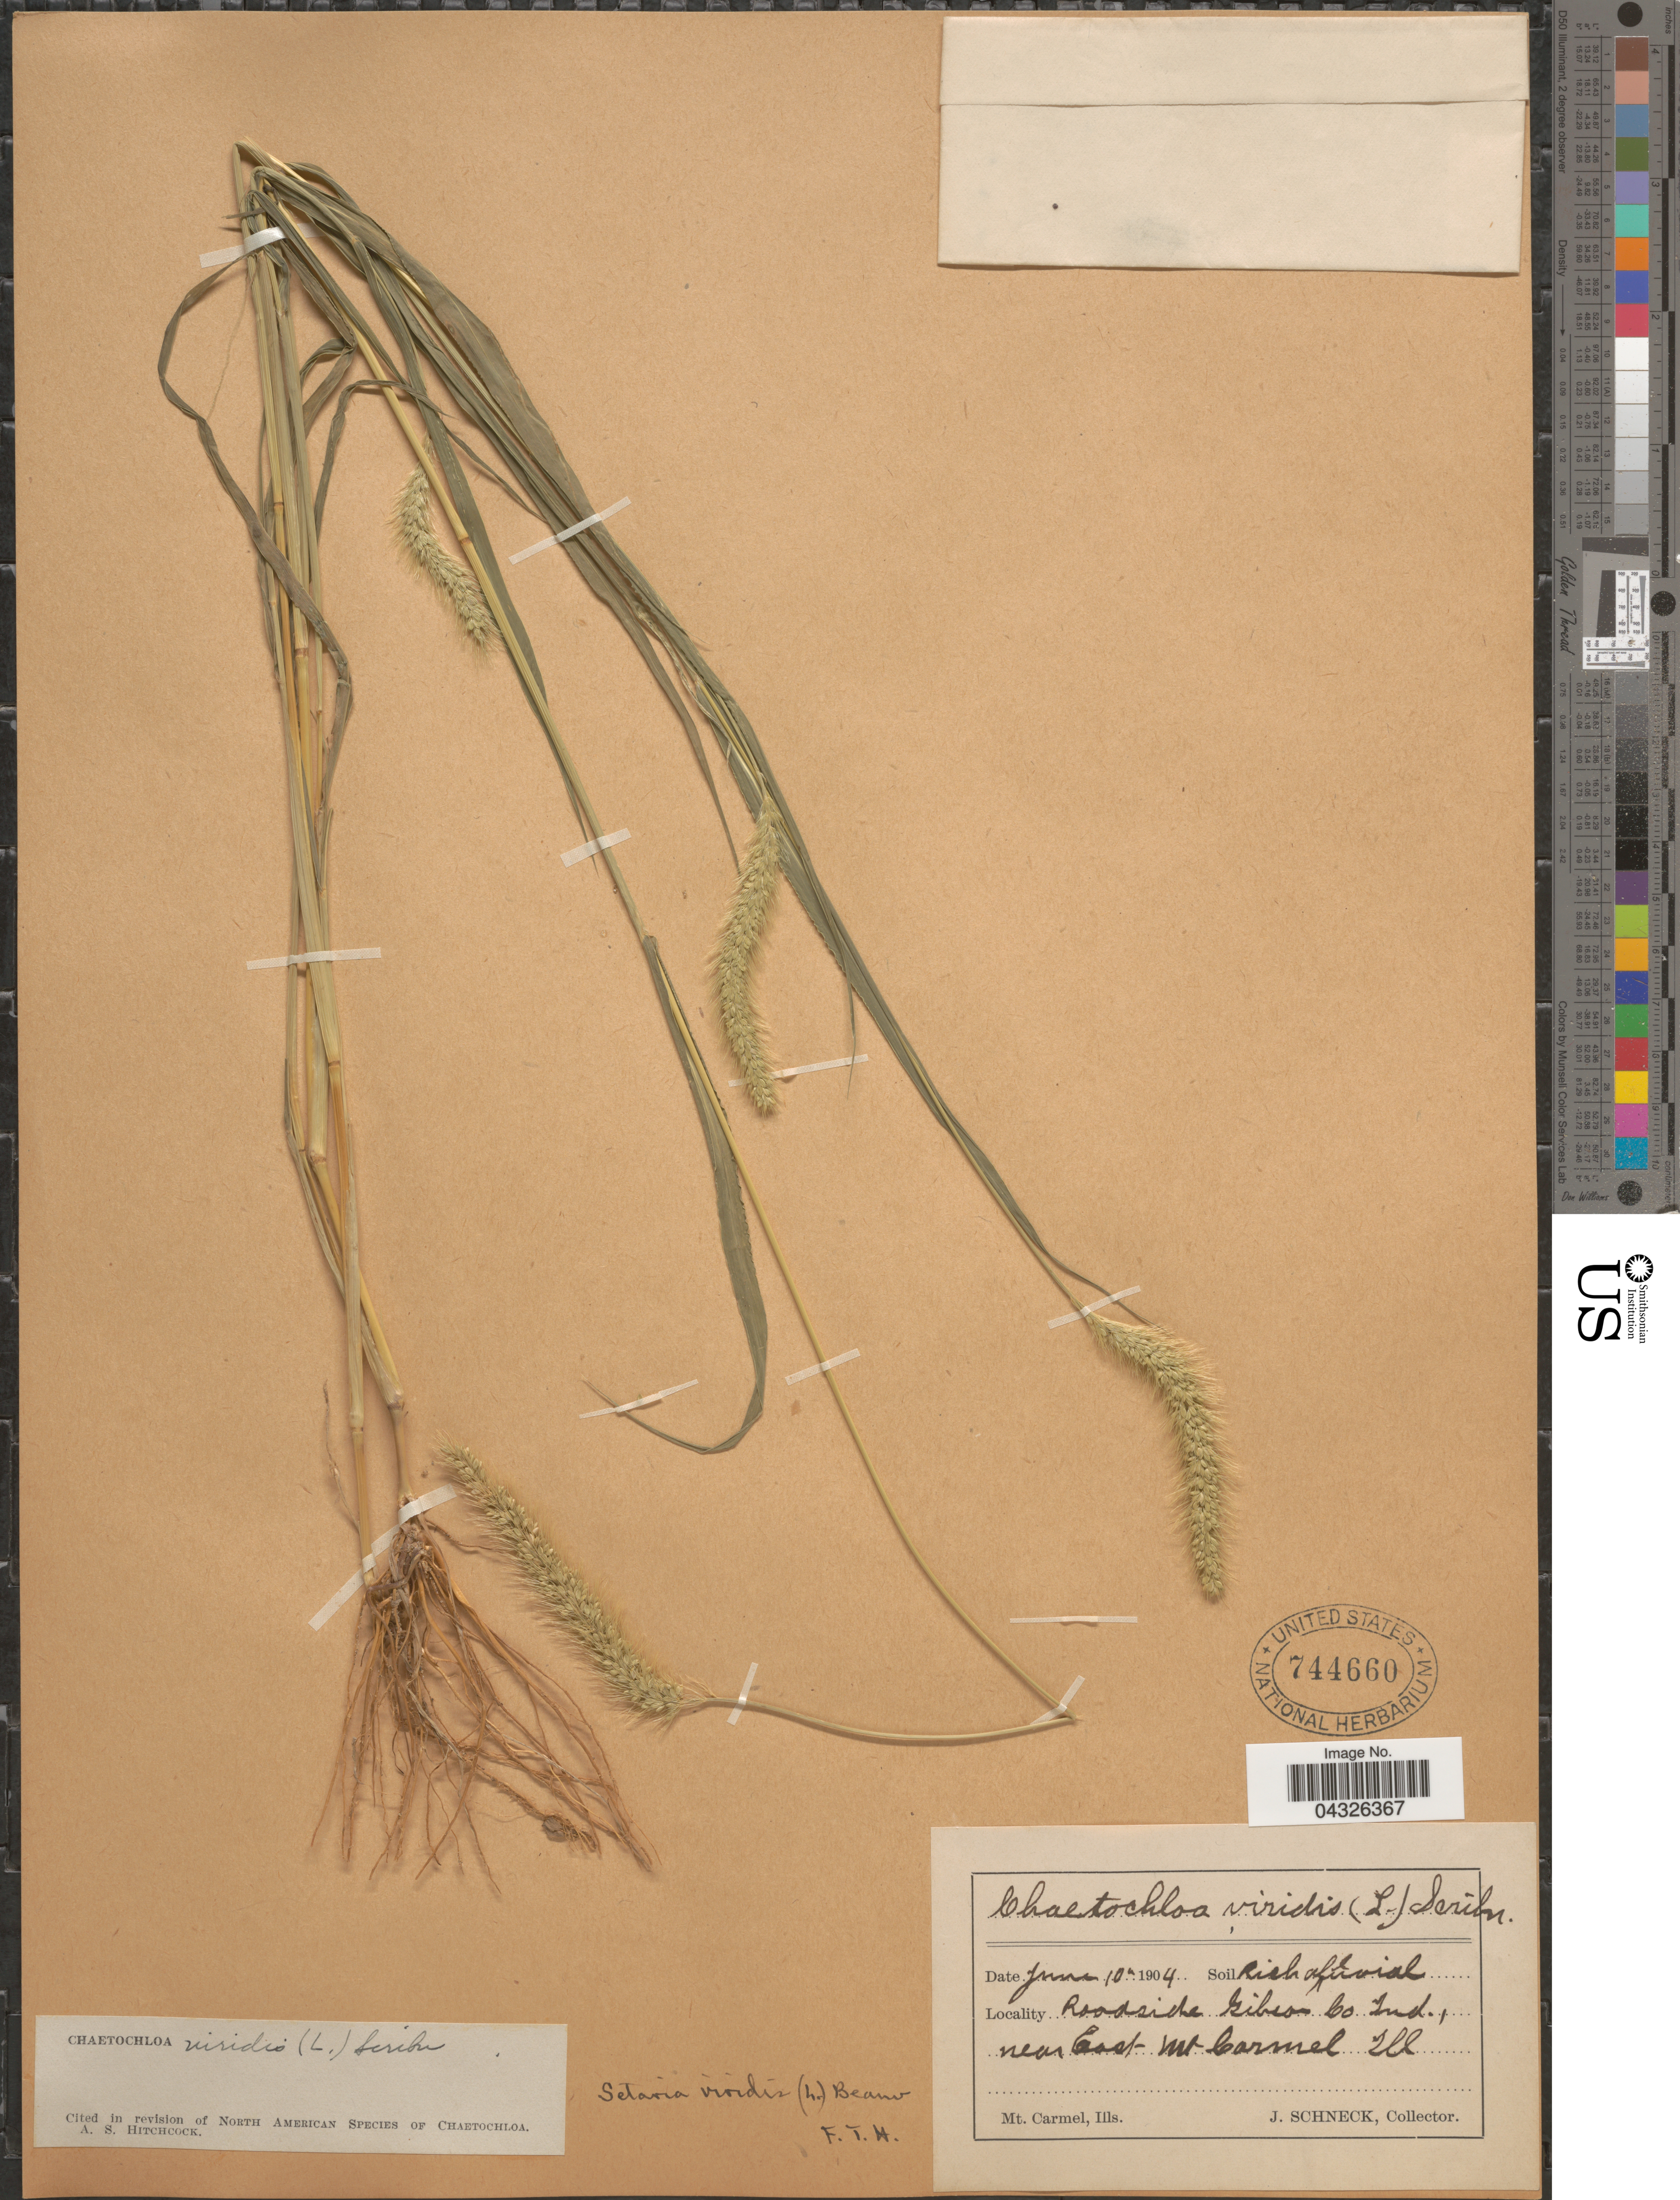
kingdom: Plantae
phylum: Tracheophyta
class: Liliopsida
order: Poales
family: Poaceae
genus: Setaria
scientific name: Setaria viridis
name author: (L.) P. Beauv.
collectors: J. Schneck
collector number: s.n,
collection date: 1904-06-10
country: United States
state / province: Indiana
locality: Soil Rich alluvial. Roadside Gibson Co Ind., near East Mt. Carmel, Ill.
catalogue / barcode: US 744660